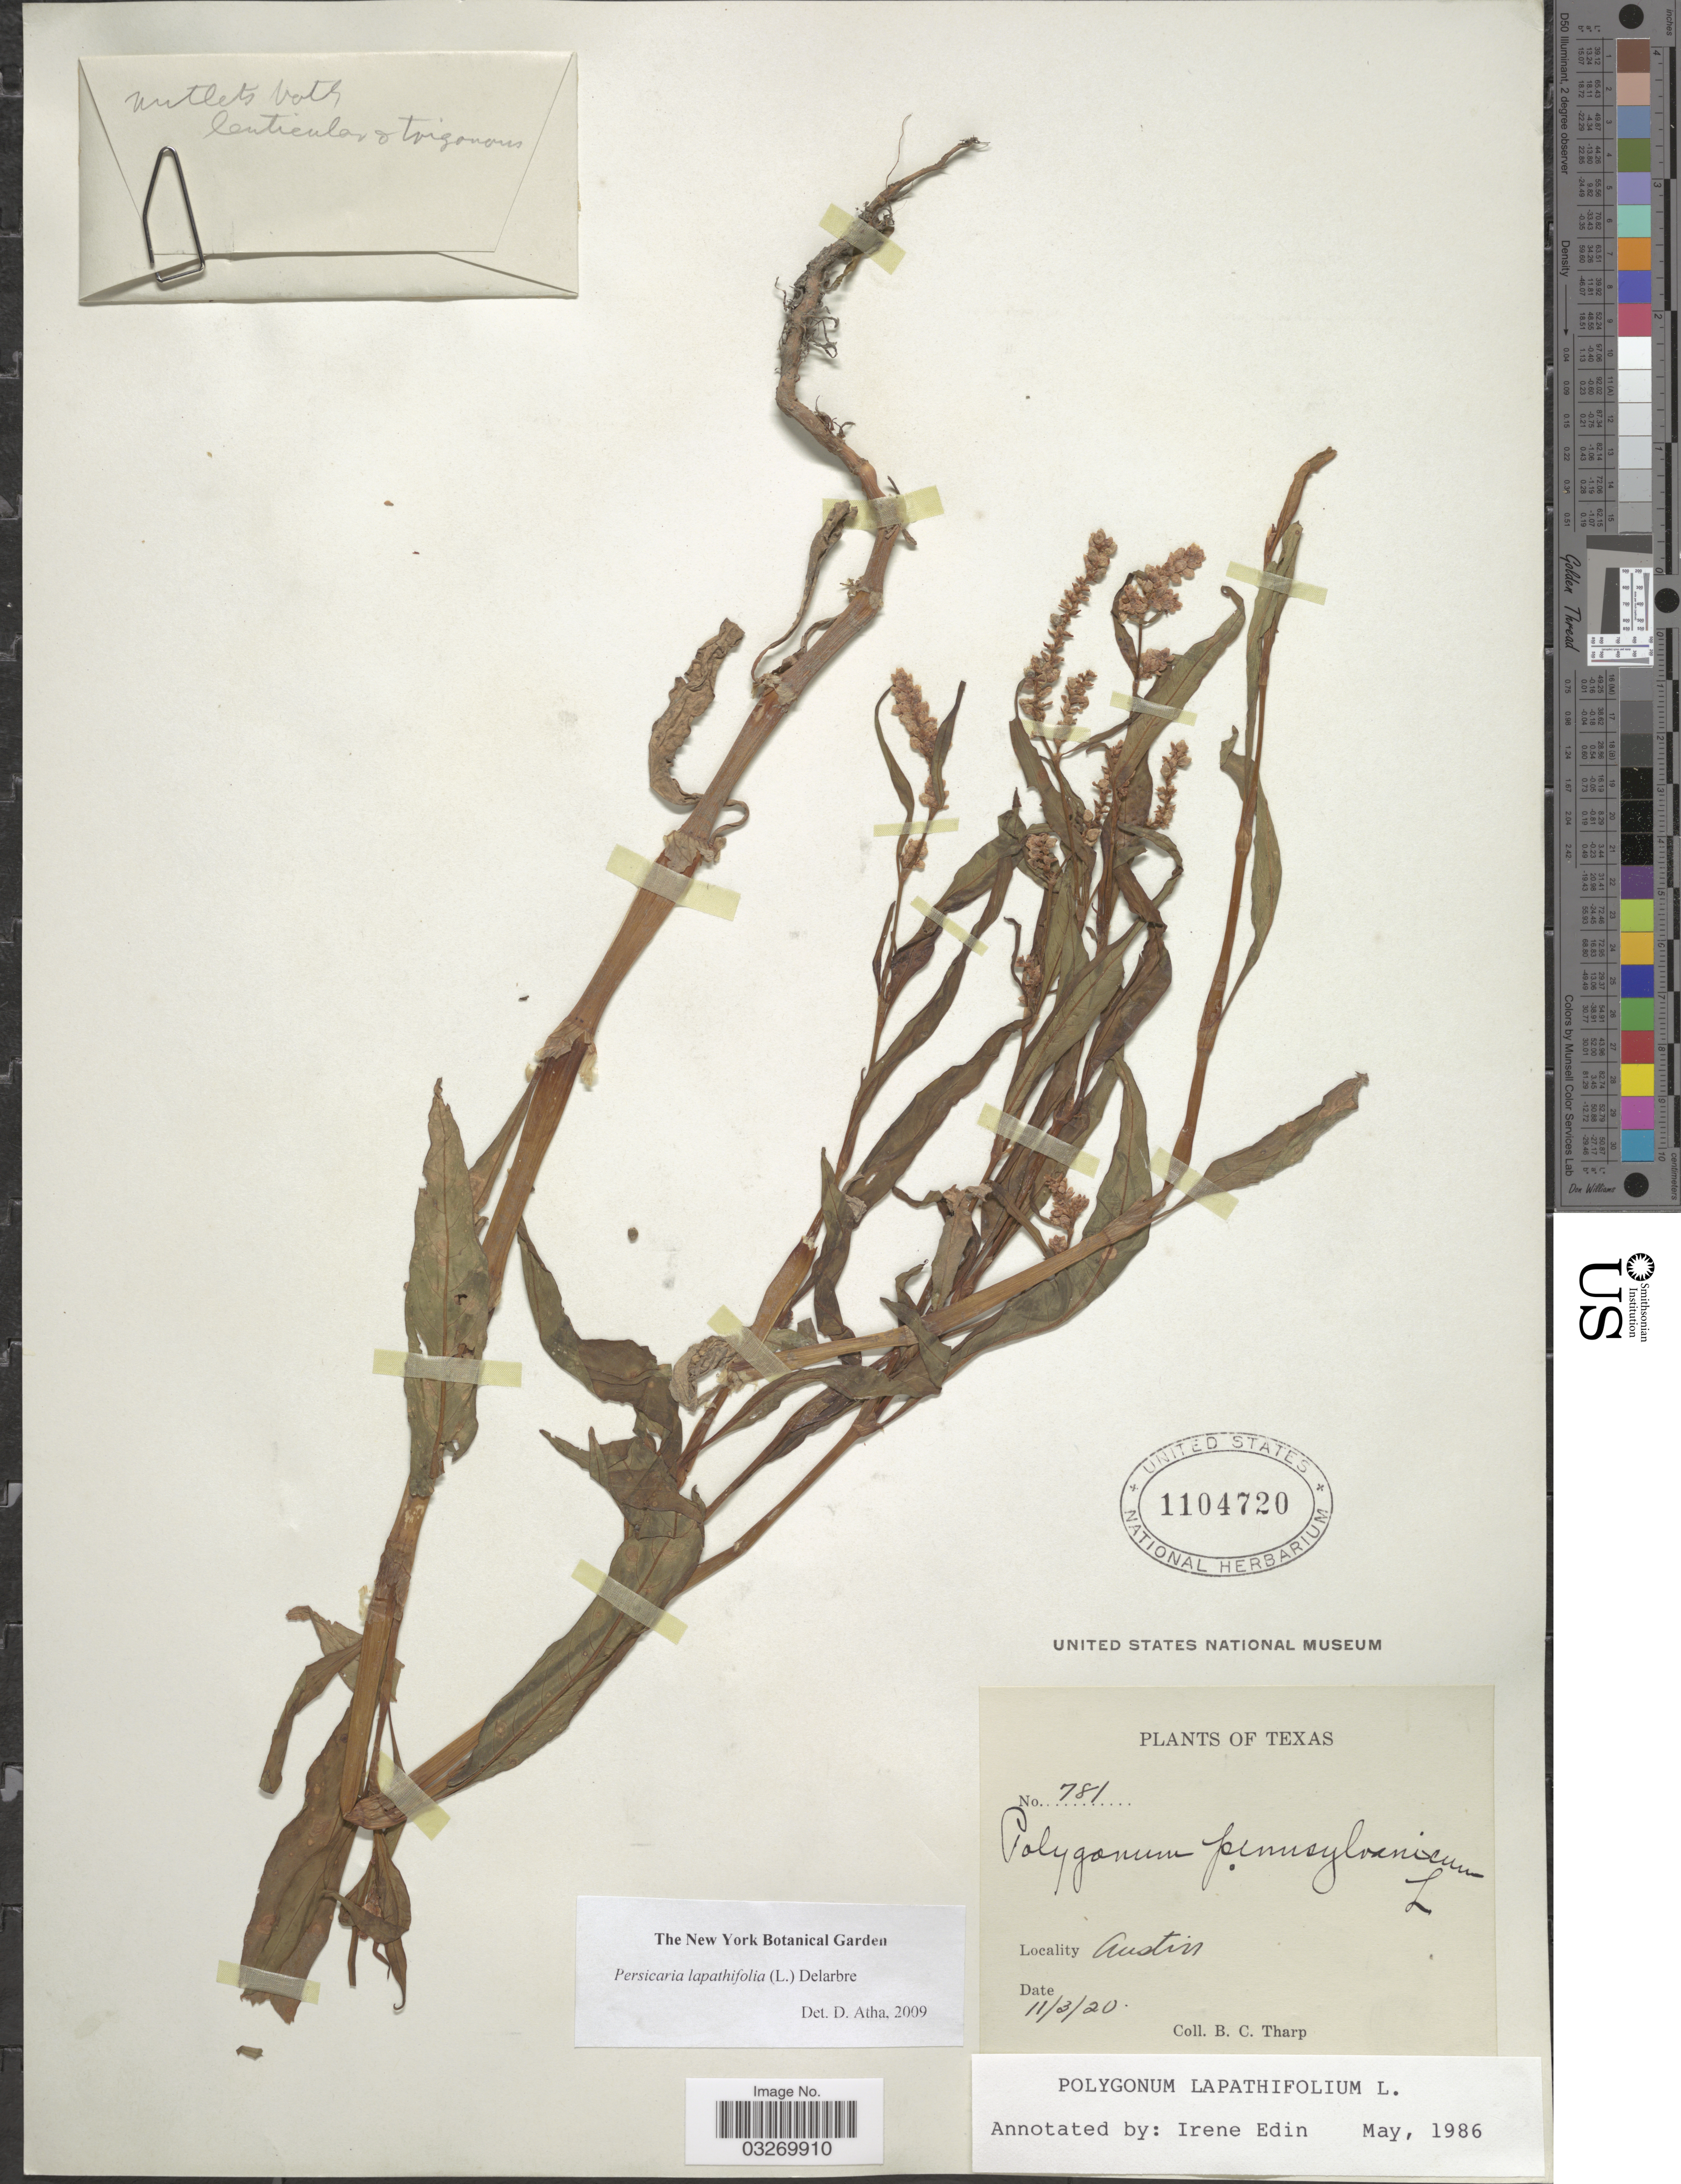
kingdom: Plantae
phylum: Tracheophyta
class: Magnoliopsida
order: Caryophyllales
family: Polygonaceae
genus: Persicaria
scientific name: Persicaria lapathifolia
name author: (L.) Delarbre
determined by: Atha, D. E.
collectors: B. C. Tharp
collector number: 781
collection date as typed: Transcribed d/m/y: 3/11/20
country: United States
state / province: Texas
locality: Austin.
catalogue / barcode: US 1104720